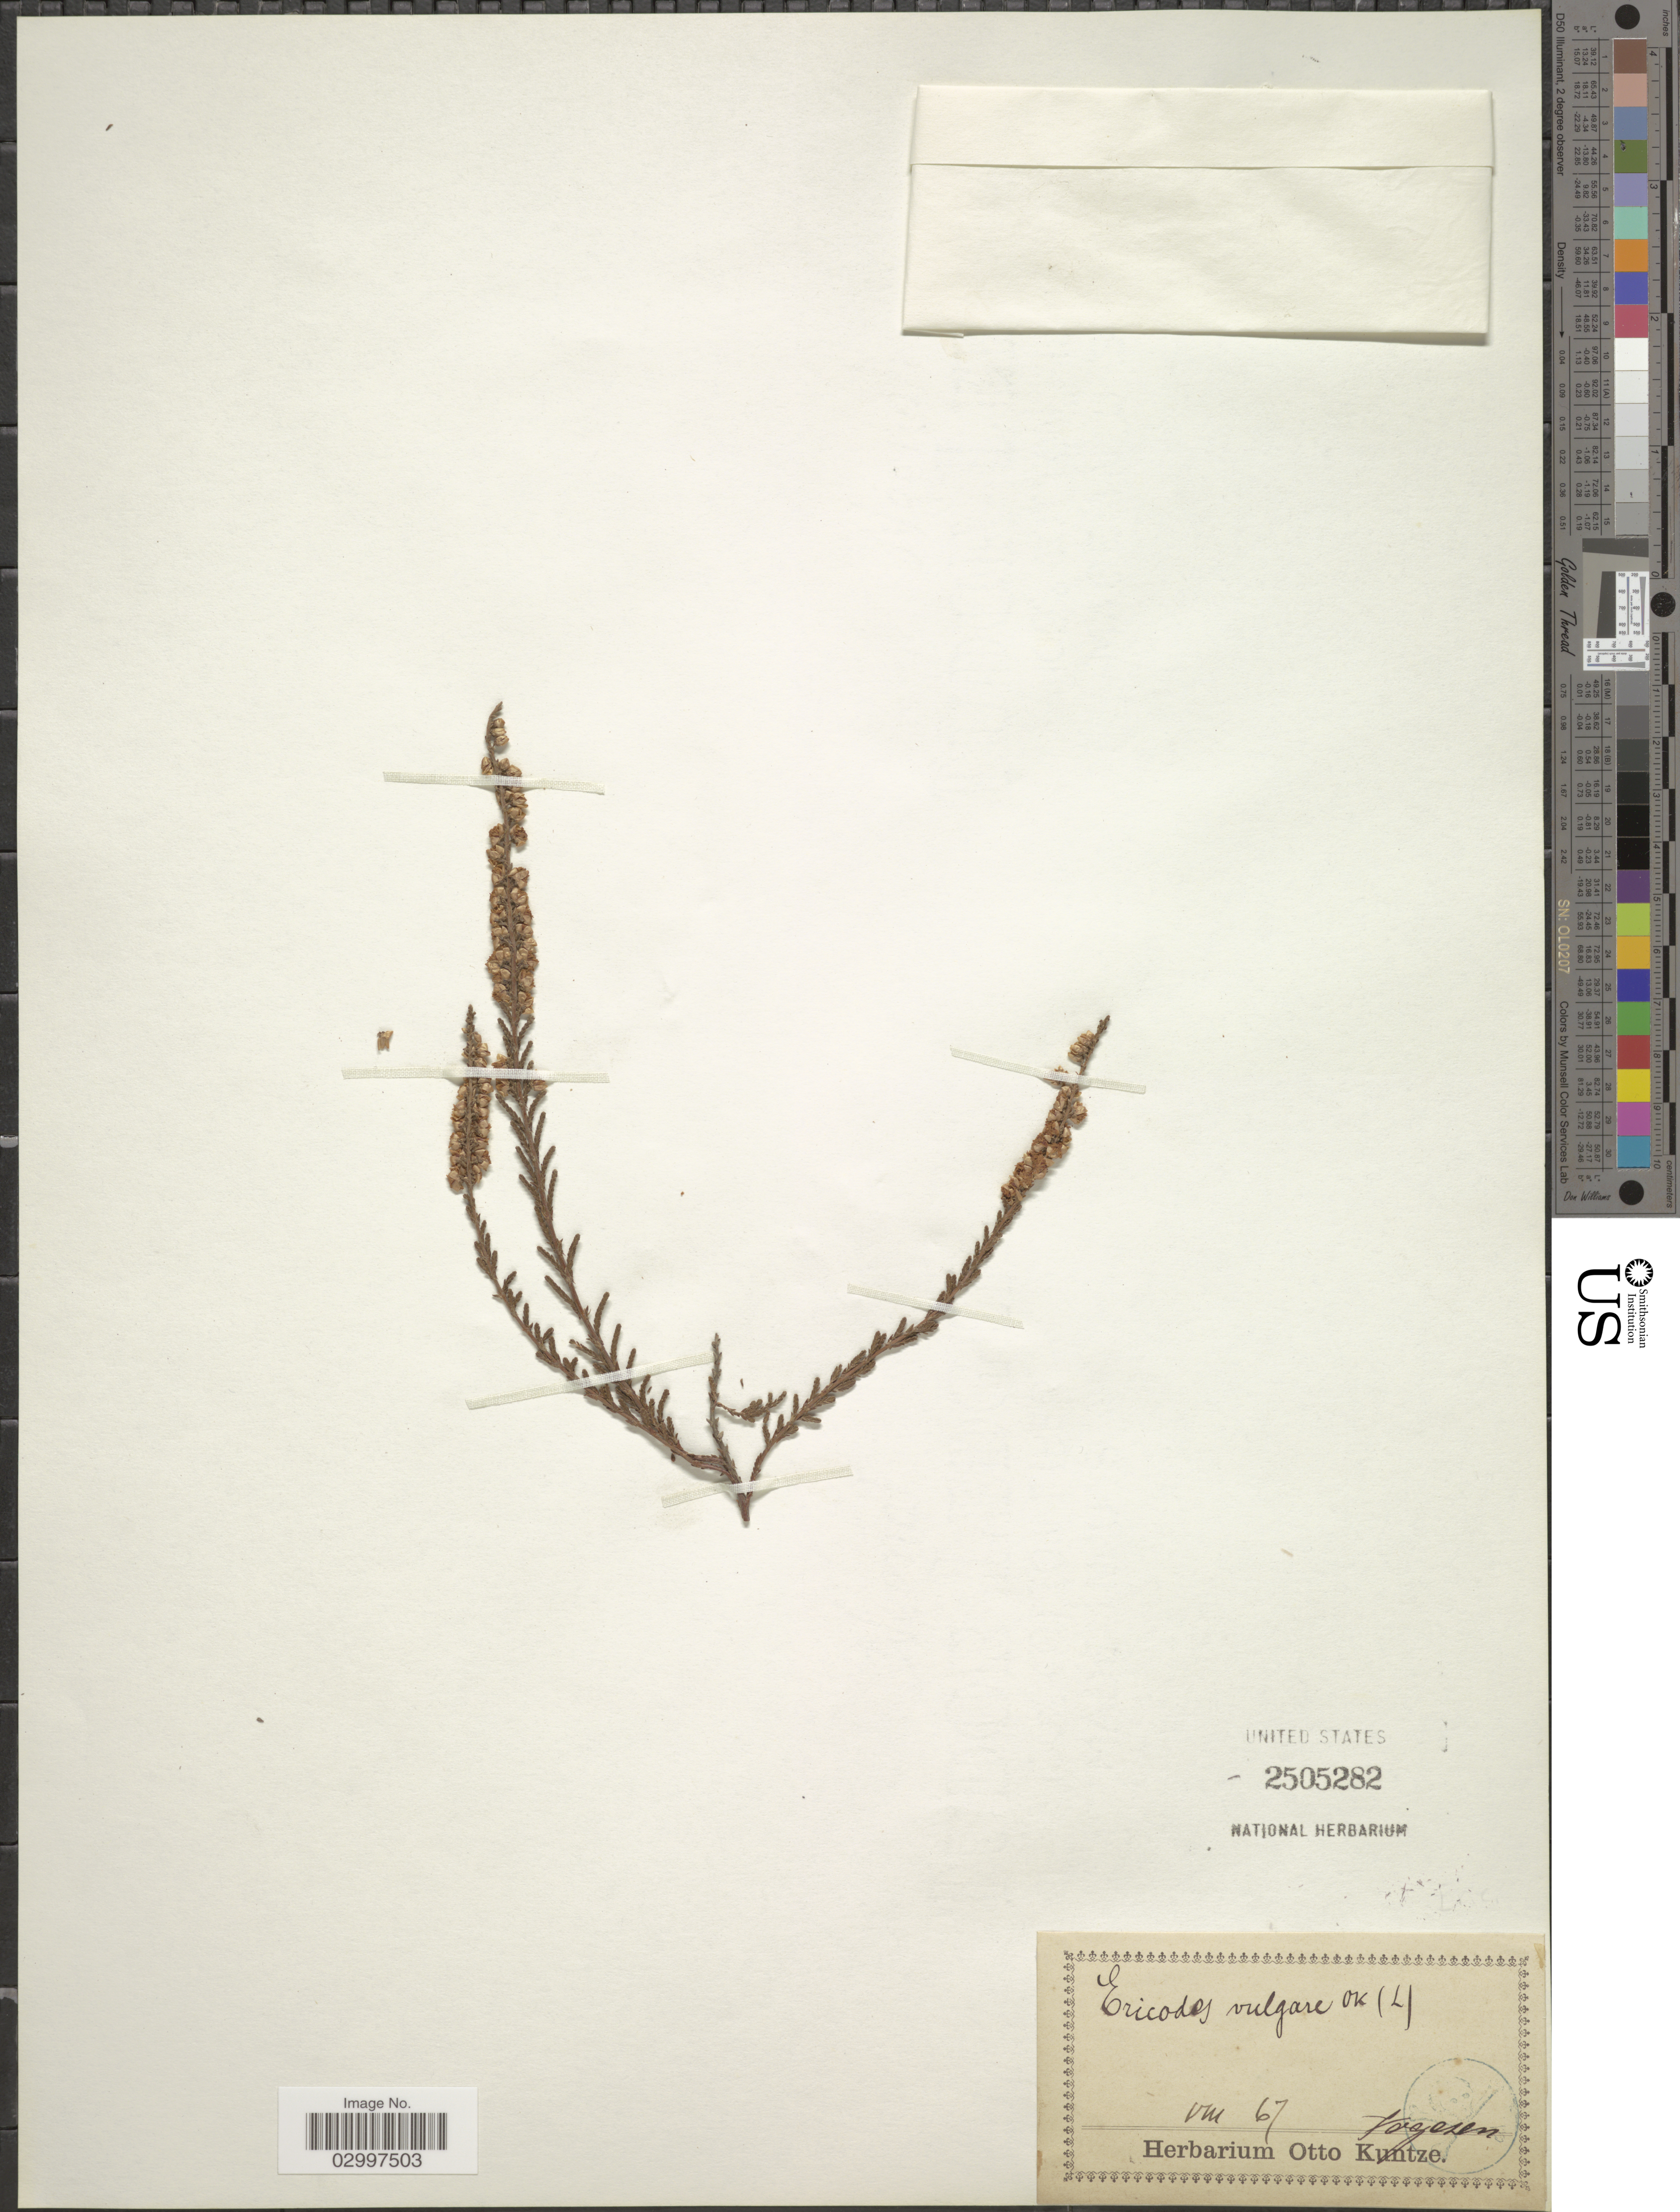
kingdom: Plantae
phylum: Tracheophyta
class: Magnoliopsida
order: Ericales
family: Ericaceae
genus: Calluna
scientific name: Calluna vulgaris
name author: (L.) Hull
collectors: ex herb. Otto Kuntze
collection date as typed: Transcribed d/m/y: /8/67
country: France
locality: Vogezen.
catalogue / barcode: US 2505282